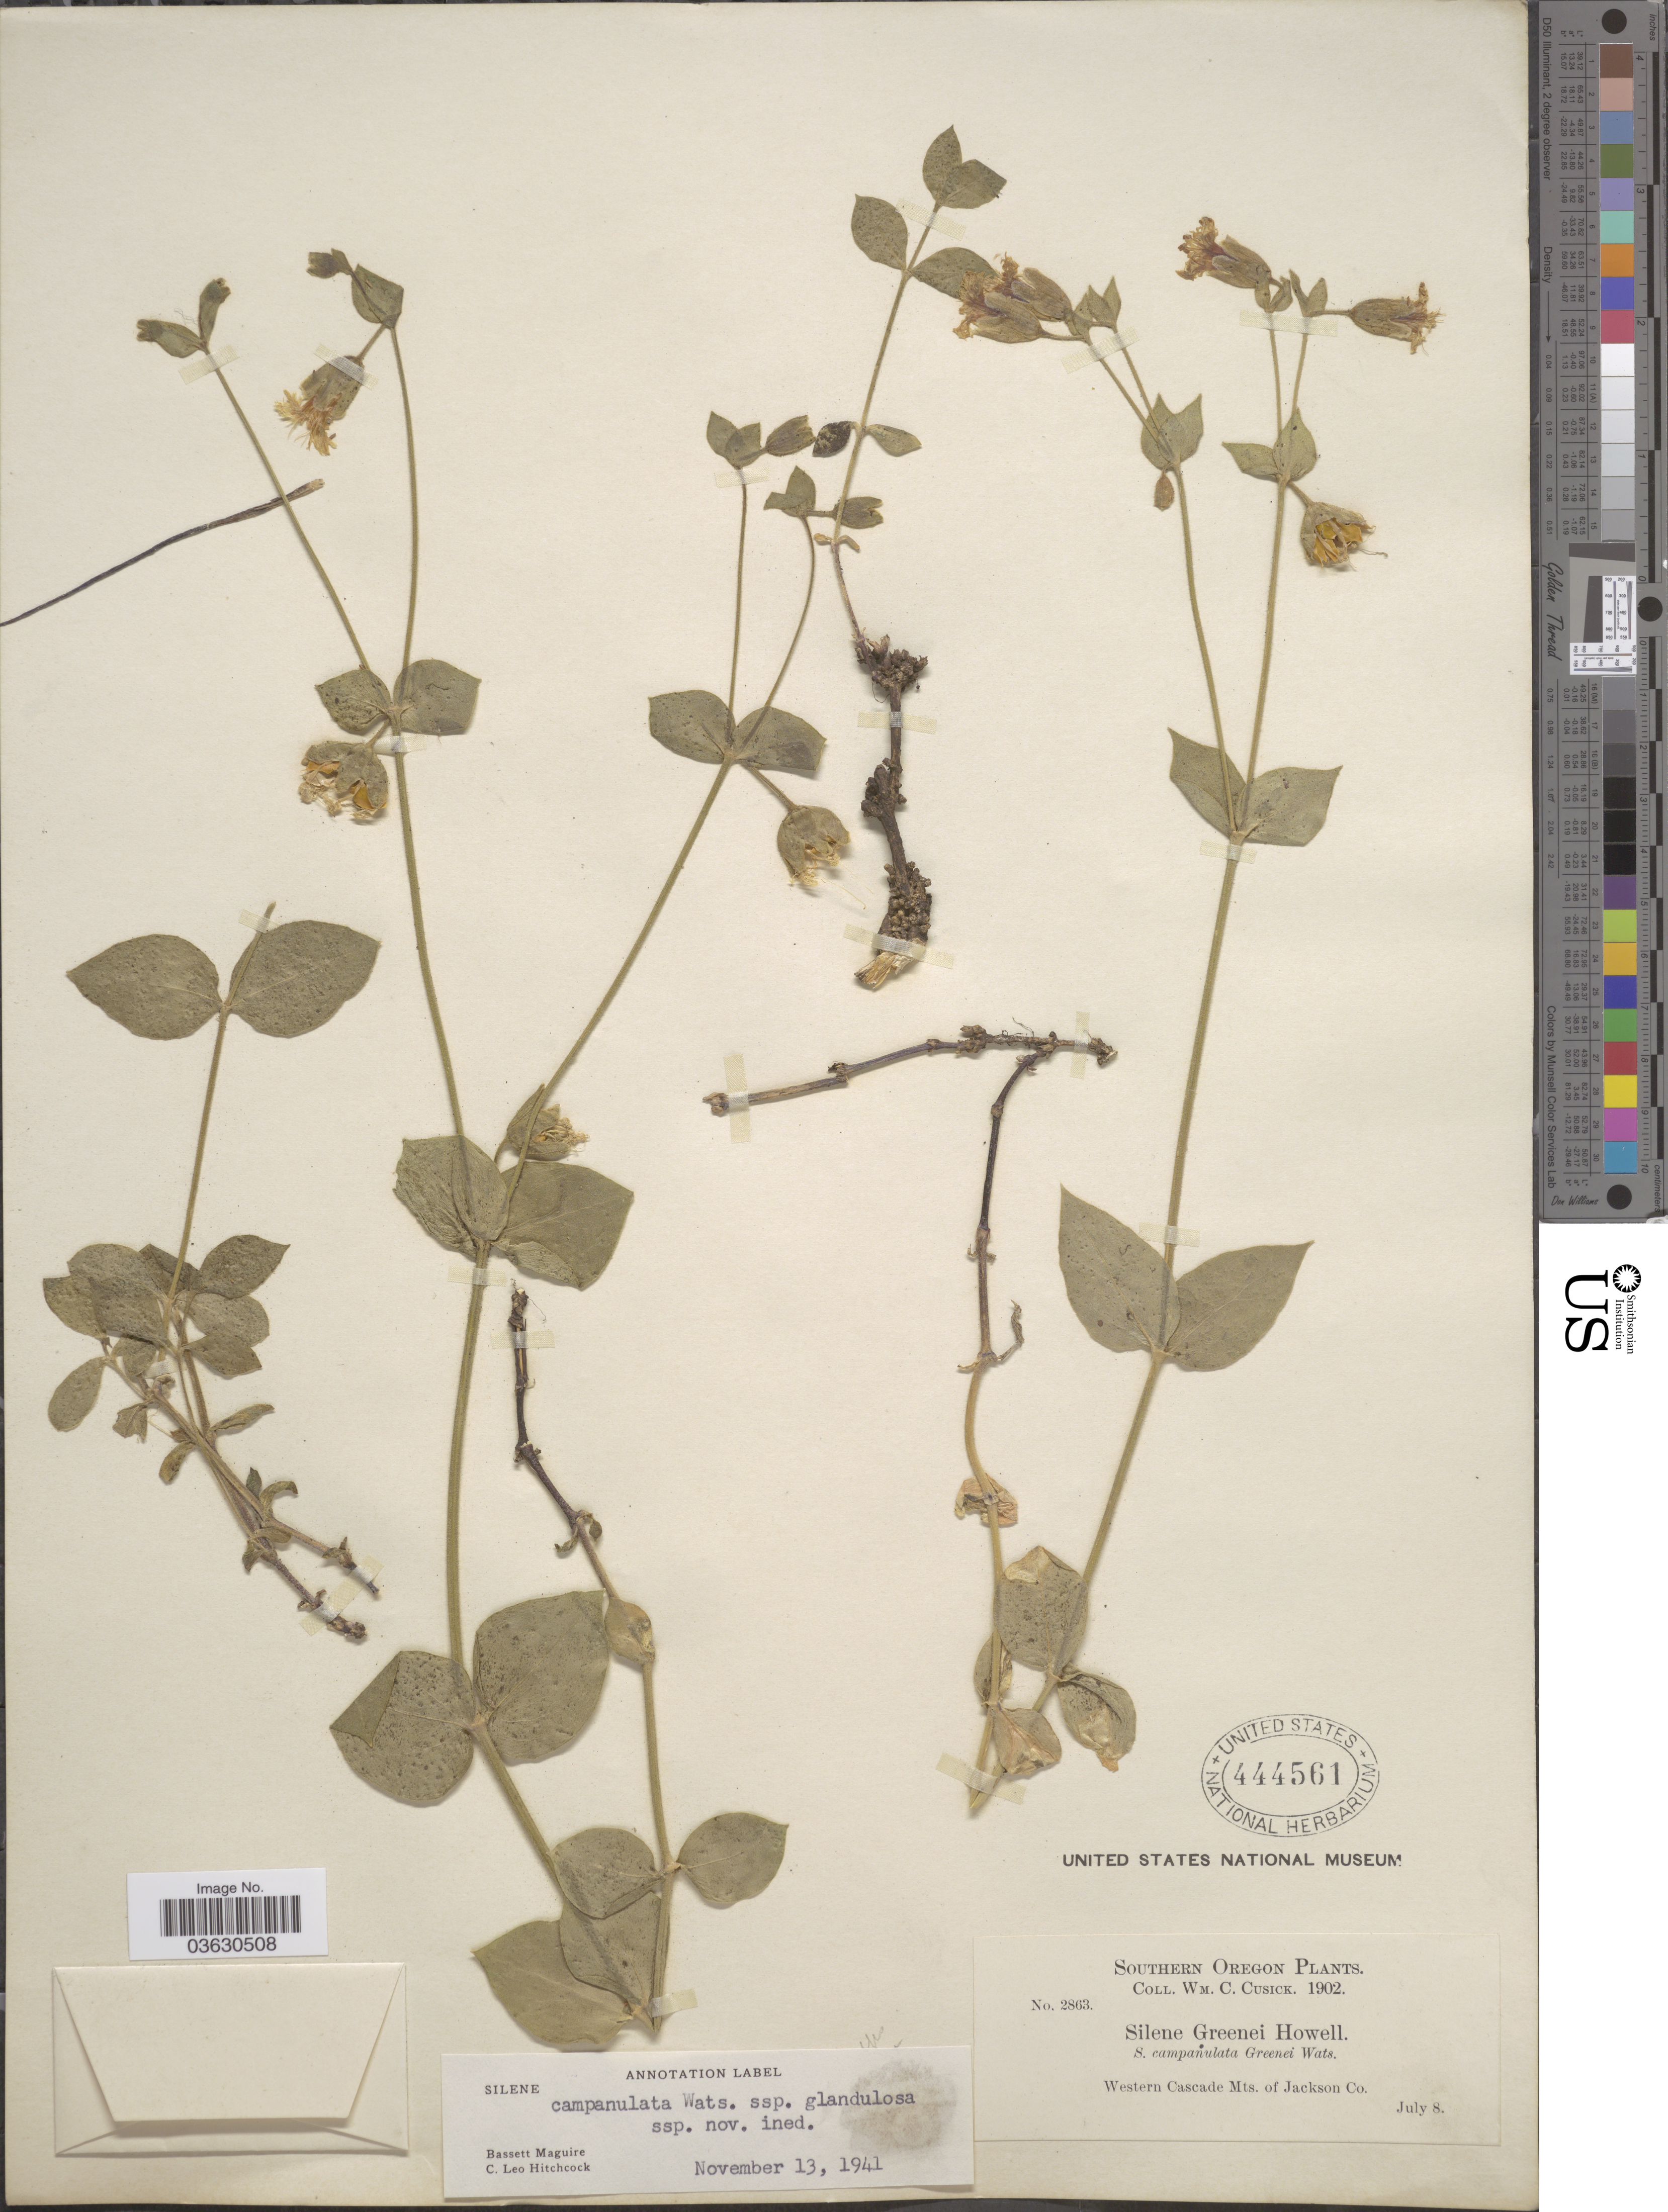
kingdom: Plantae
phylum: Tracheophyta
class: Magnoliopsida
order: Caryophyllales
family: Caryophyllaceae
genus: Silene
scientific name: Silene campanulata subsp. glandulosa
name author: C.L. Hitchc. & Maguire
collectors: W. C. Cusick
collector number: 2863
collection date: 1902-07-08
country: United States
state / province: Oregon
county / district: Jackson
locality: Southern Oregon. Western Cascade Mts. of Jackson Co.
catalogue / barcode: US 444561